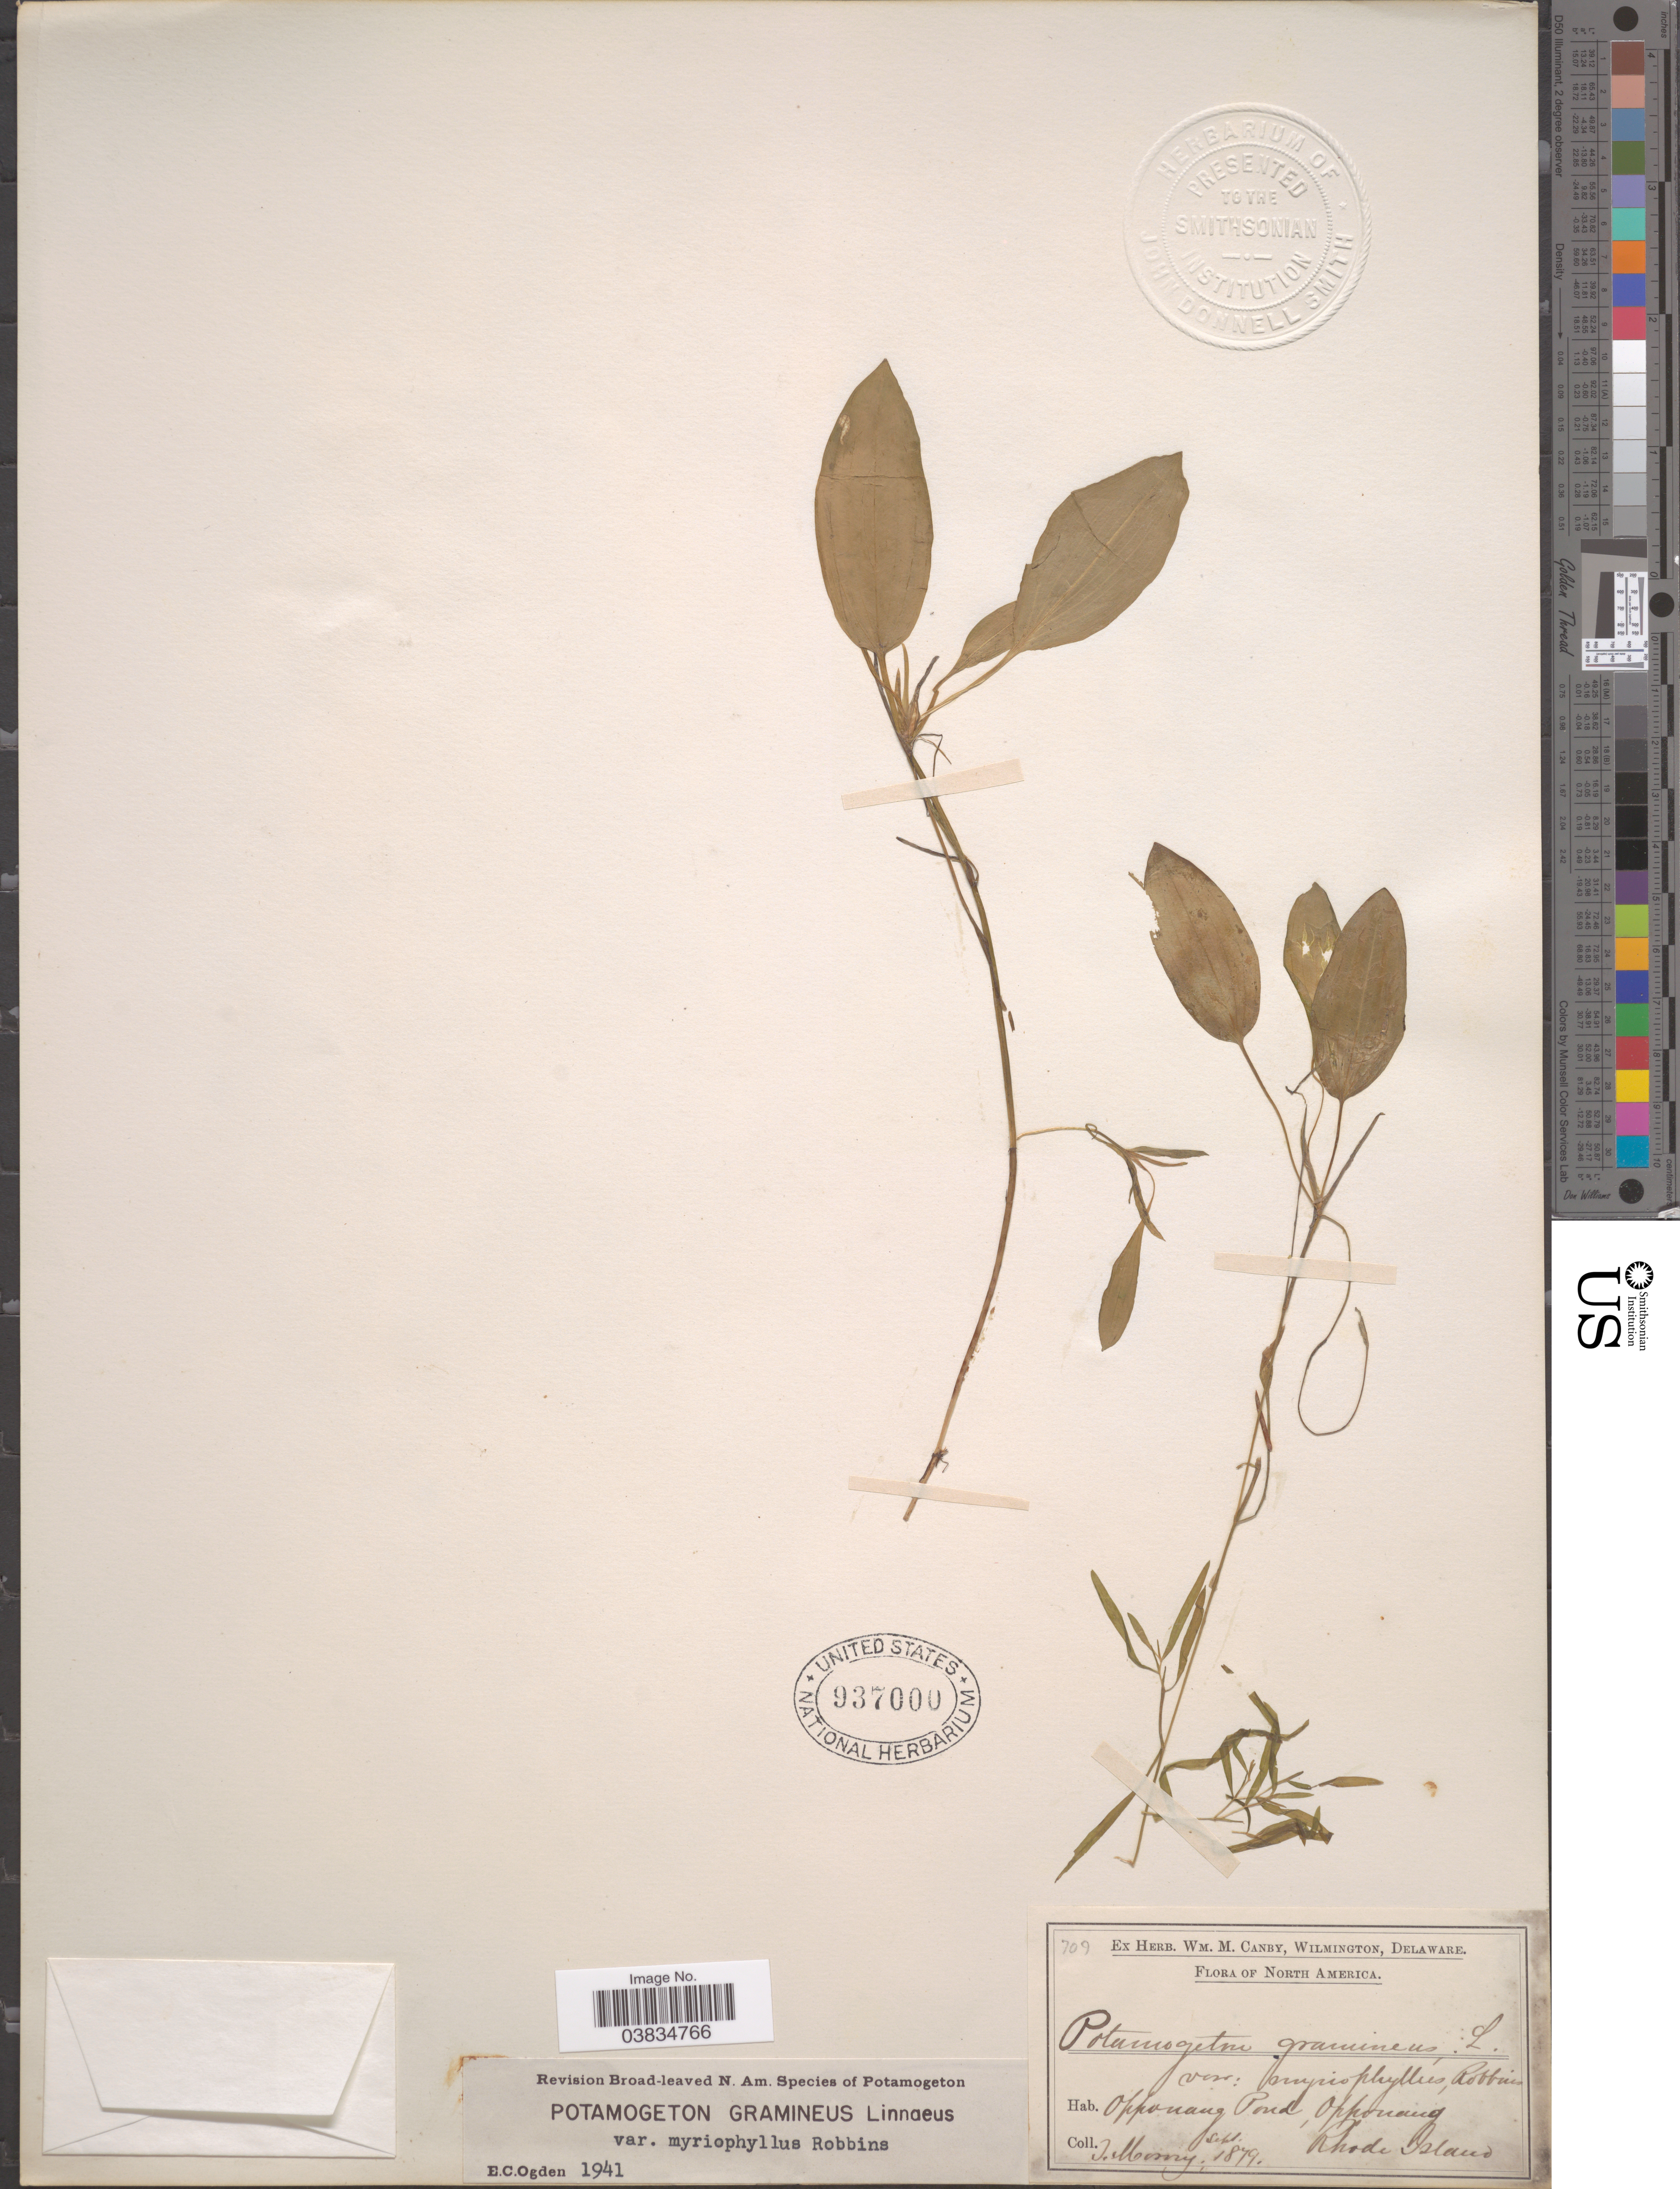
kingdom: Plantae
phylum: Tracheophyta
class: Liliopsida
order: Alismatales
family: Potamogetonaceae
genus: Potamogeton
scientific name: Potamogeton gramineus var. myriophyllus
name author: J.W. Robbins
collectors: T. Morong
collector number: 709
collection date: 1879-09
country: United States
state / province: Rhode Island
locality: Opponang Pond. Opponang.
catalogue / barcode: US 937000